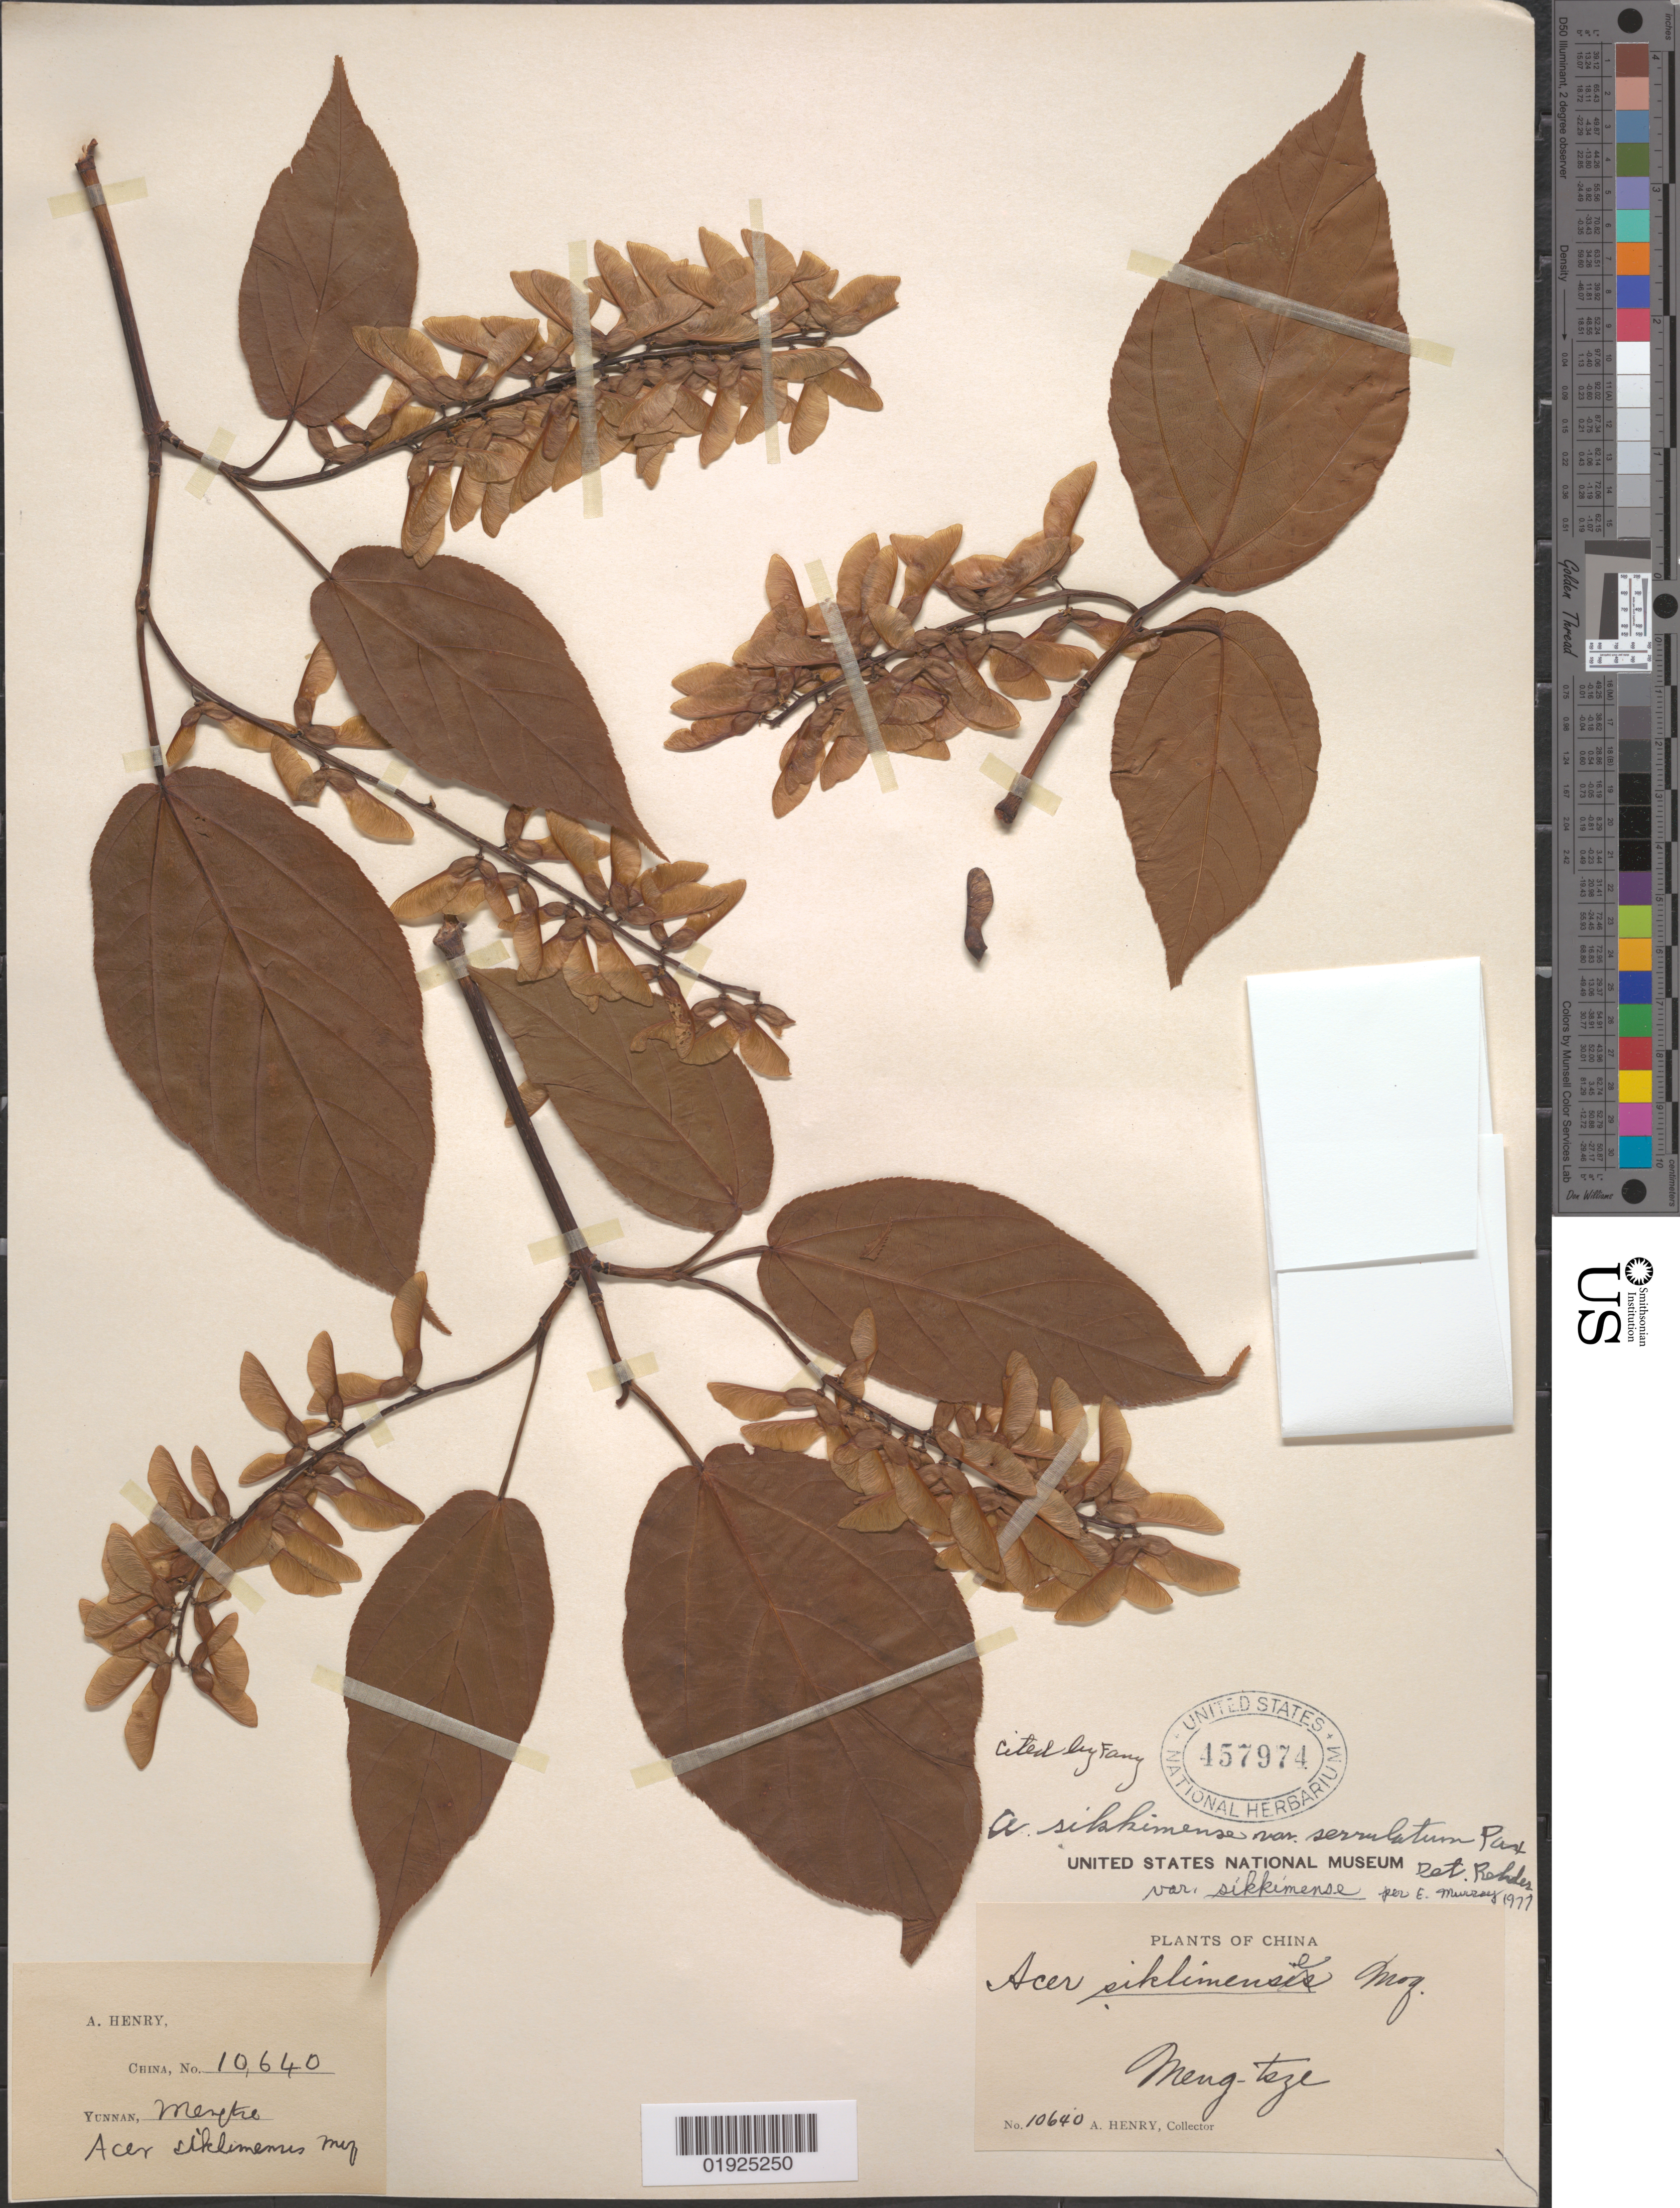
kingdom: Plantae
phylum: Tracheophyta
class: Magnoliopsida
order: Sapindales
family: Sapindaceae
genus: Acer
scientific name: Acer sikkimense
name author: Miq.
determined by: Murray, Edward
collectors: A. Henry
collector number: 10640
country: China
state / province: Yunnan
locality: Meztre [?]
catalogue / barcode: US 457974